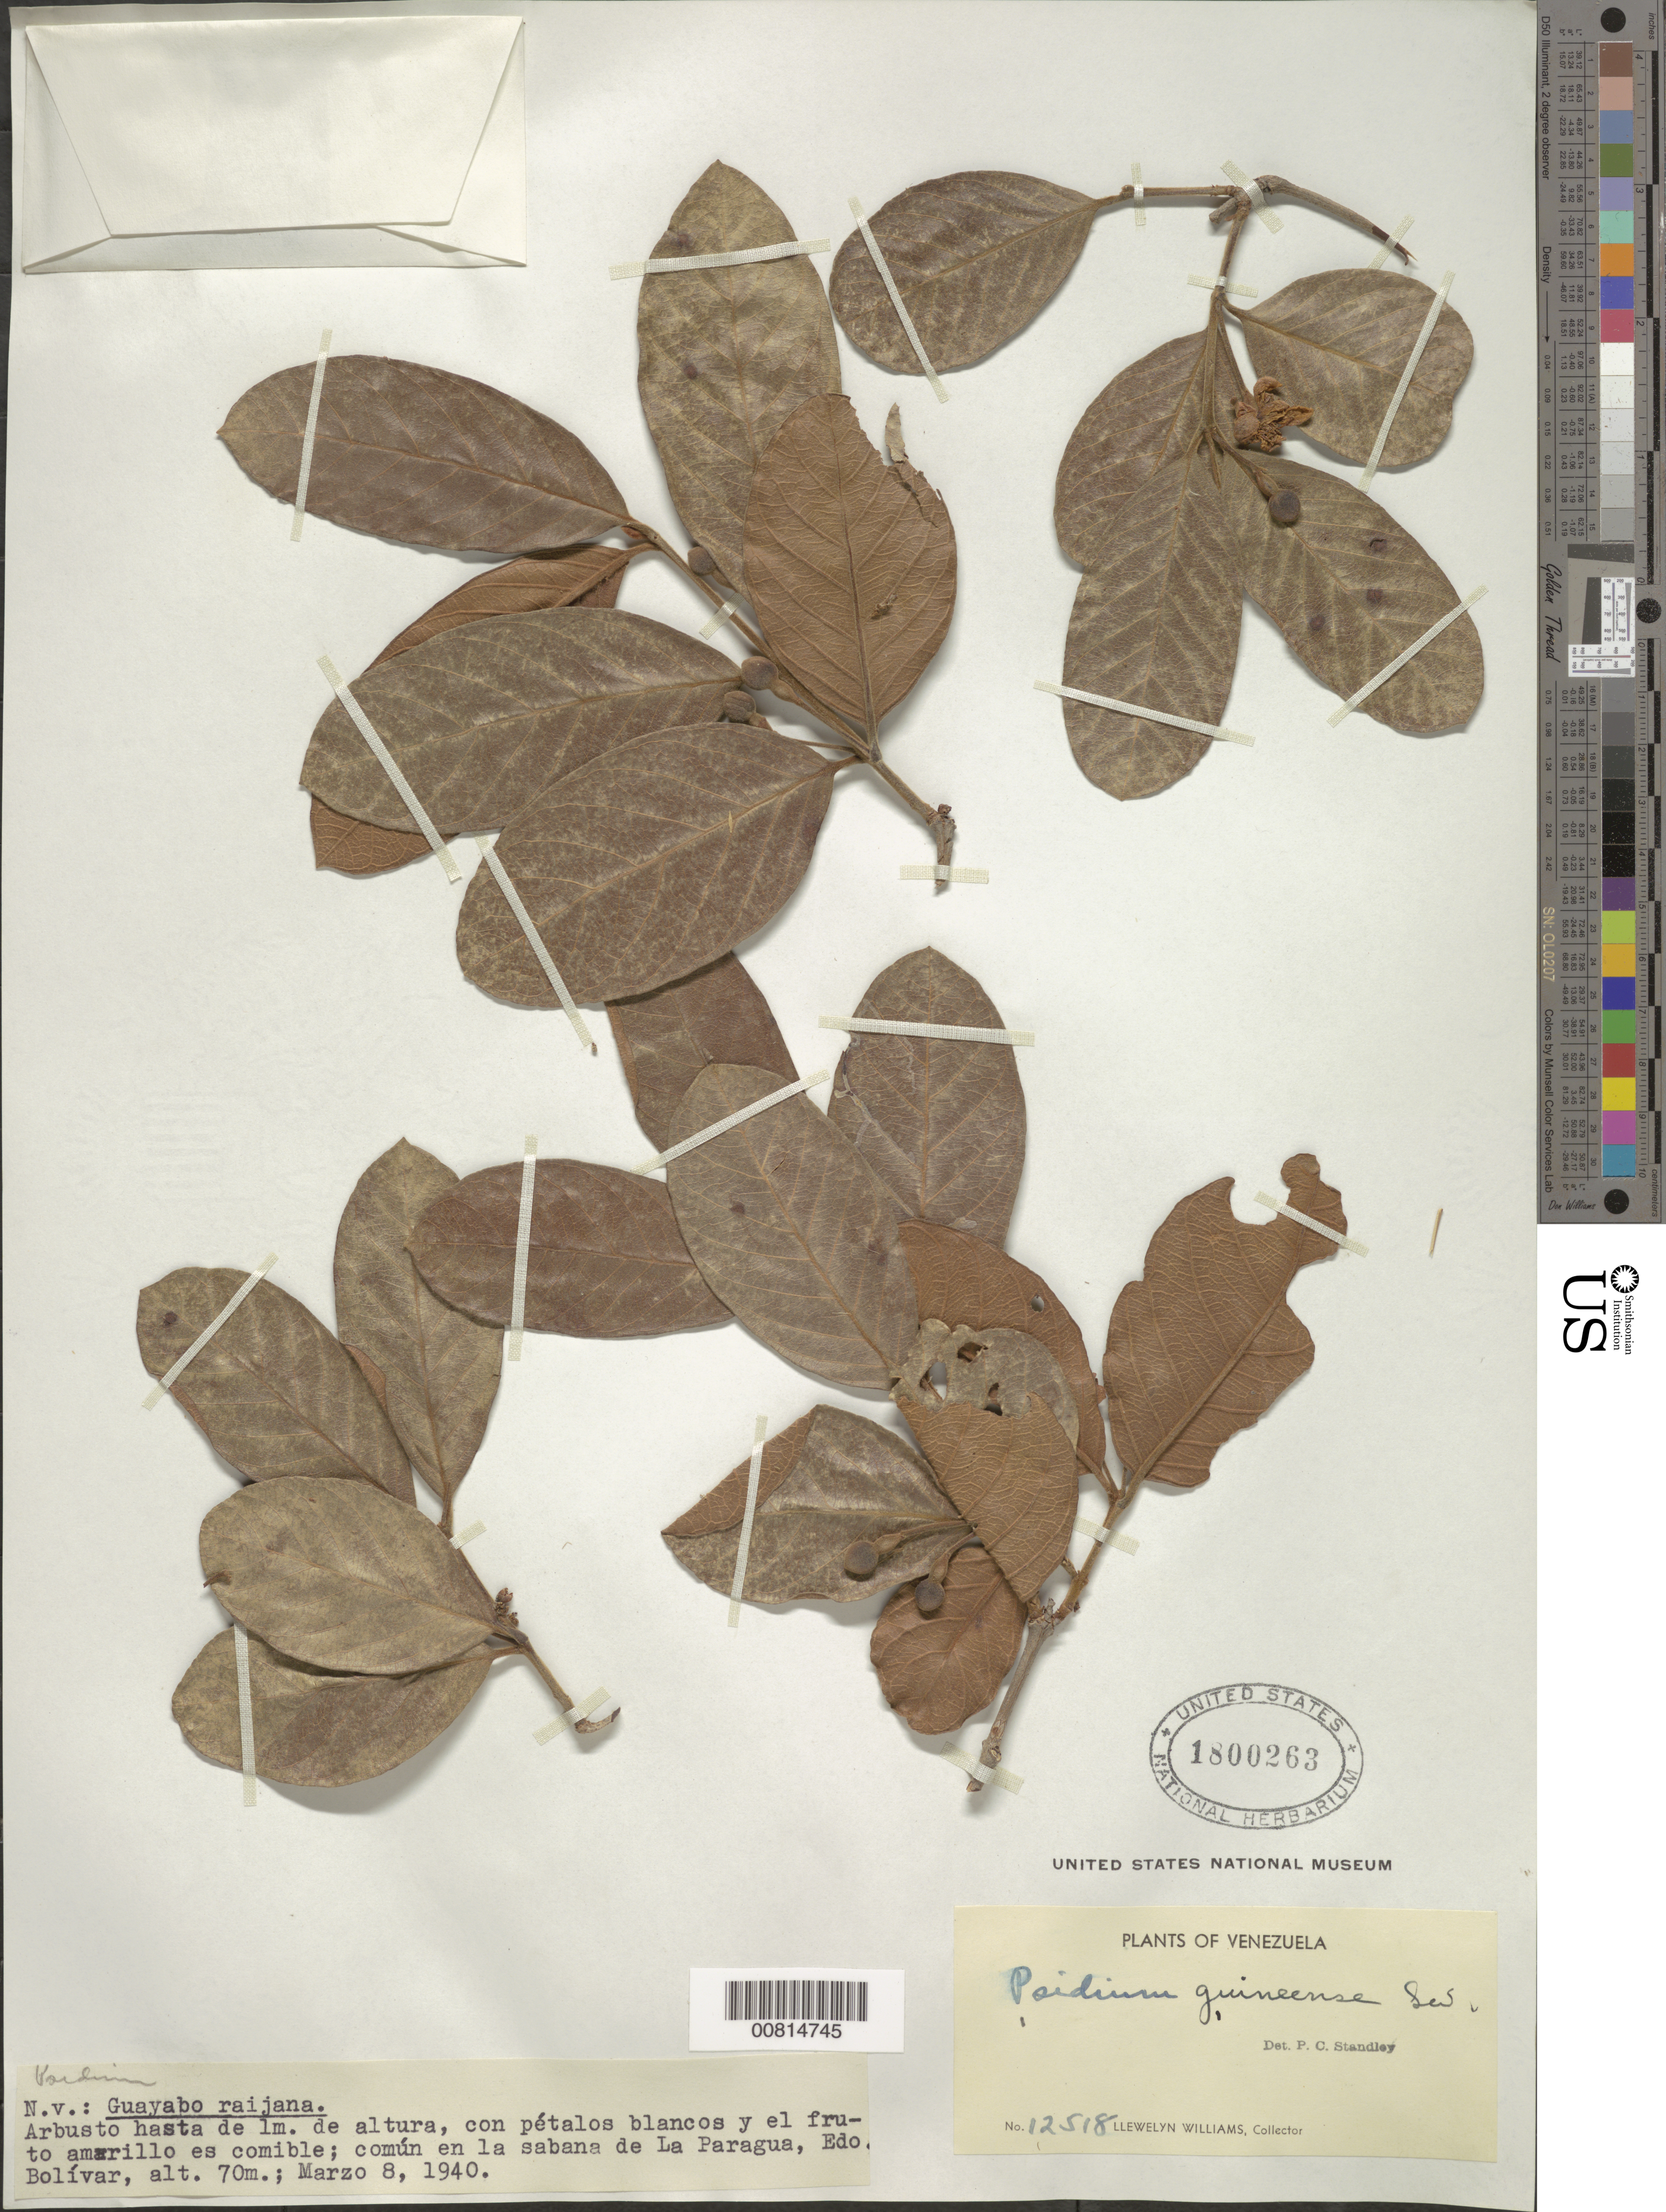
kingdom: Plantae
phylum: Tracheophyta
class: Magnoliopsida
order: Myrtales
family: Myrtaceae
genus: Psidium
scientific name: Psidium guineense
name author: Sw.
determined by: Standley, Paul C.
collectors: Ll. Williams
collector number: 12518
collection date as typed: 8-Mar-40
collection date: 1940-03-08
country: Venezuela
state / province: Bolívar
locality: La Paragua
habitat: Savanna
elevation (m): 70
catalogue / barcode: US 1800263